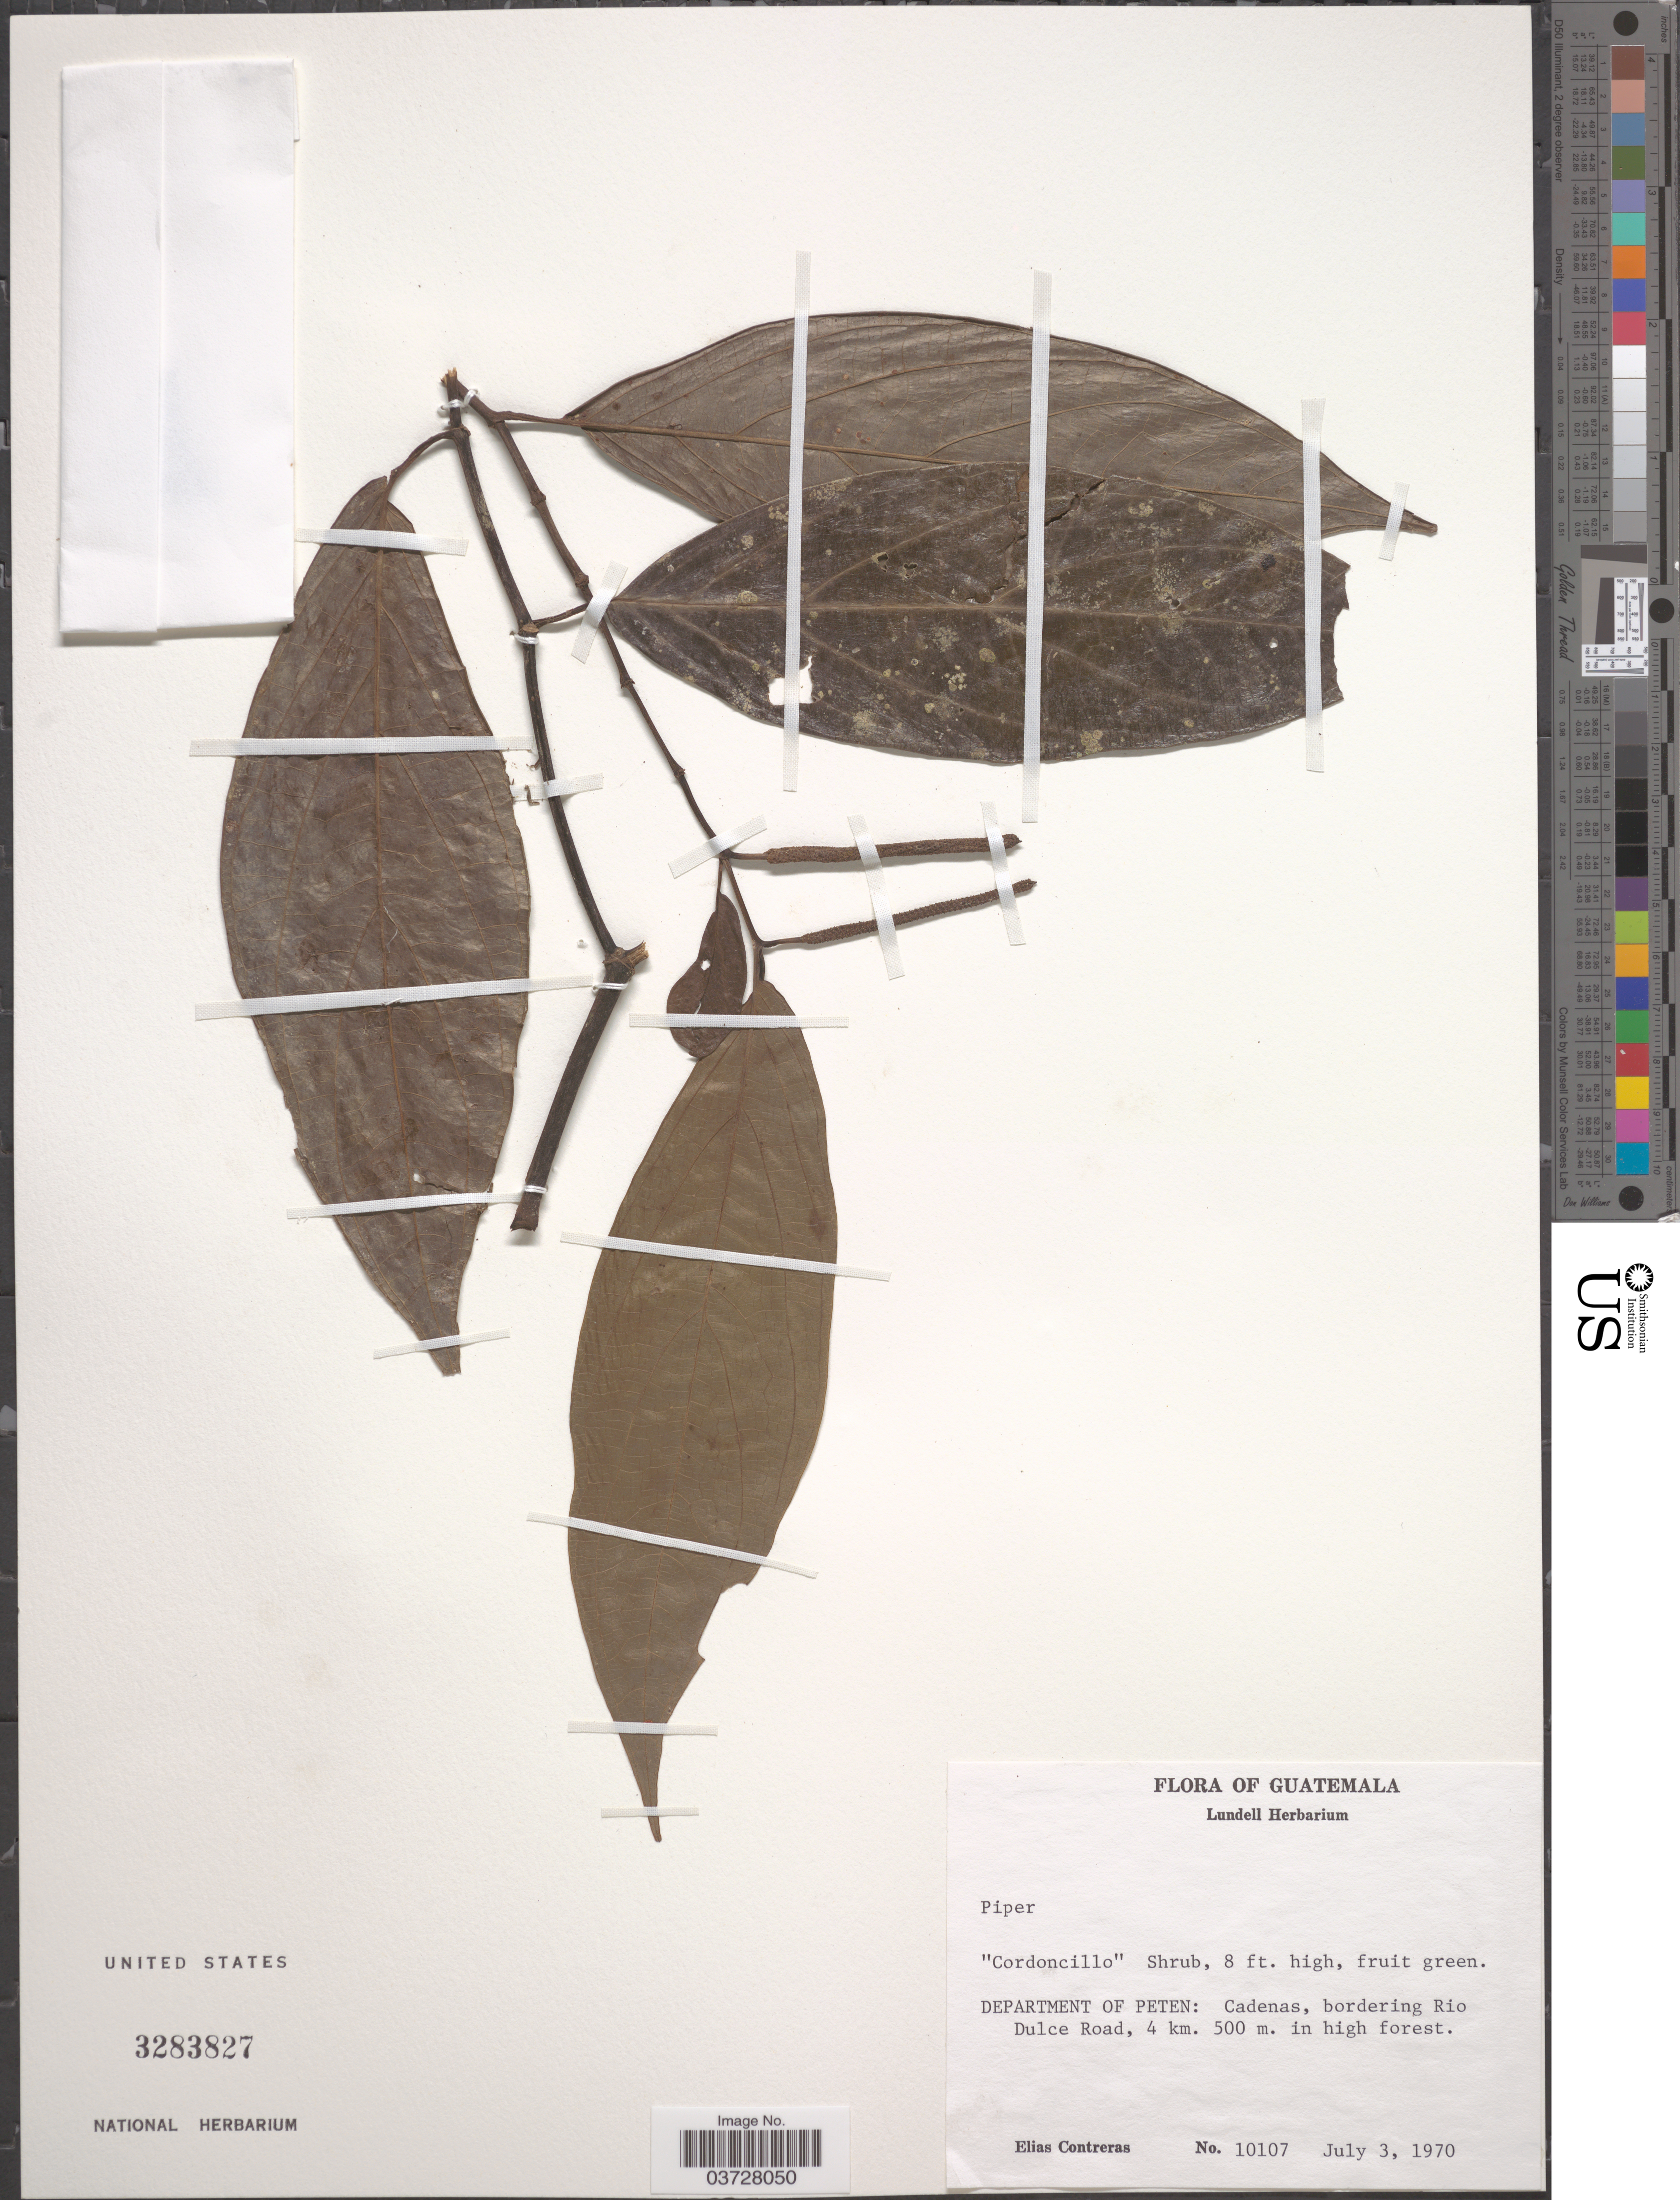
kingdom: Plantae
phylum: Tracheophyta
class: Magnoliopsida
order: Piperales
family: Piperaceae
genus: Piper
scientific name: Piper sp.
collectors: E. Contreras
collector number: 10107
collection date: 1970-07-03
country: Guatemala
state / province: El Peten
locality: Department of Peten: Cadenas, bordering Rio Dulce Road, 4 km.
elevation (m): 500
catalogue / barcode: US 3283827